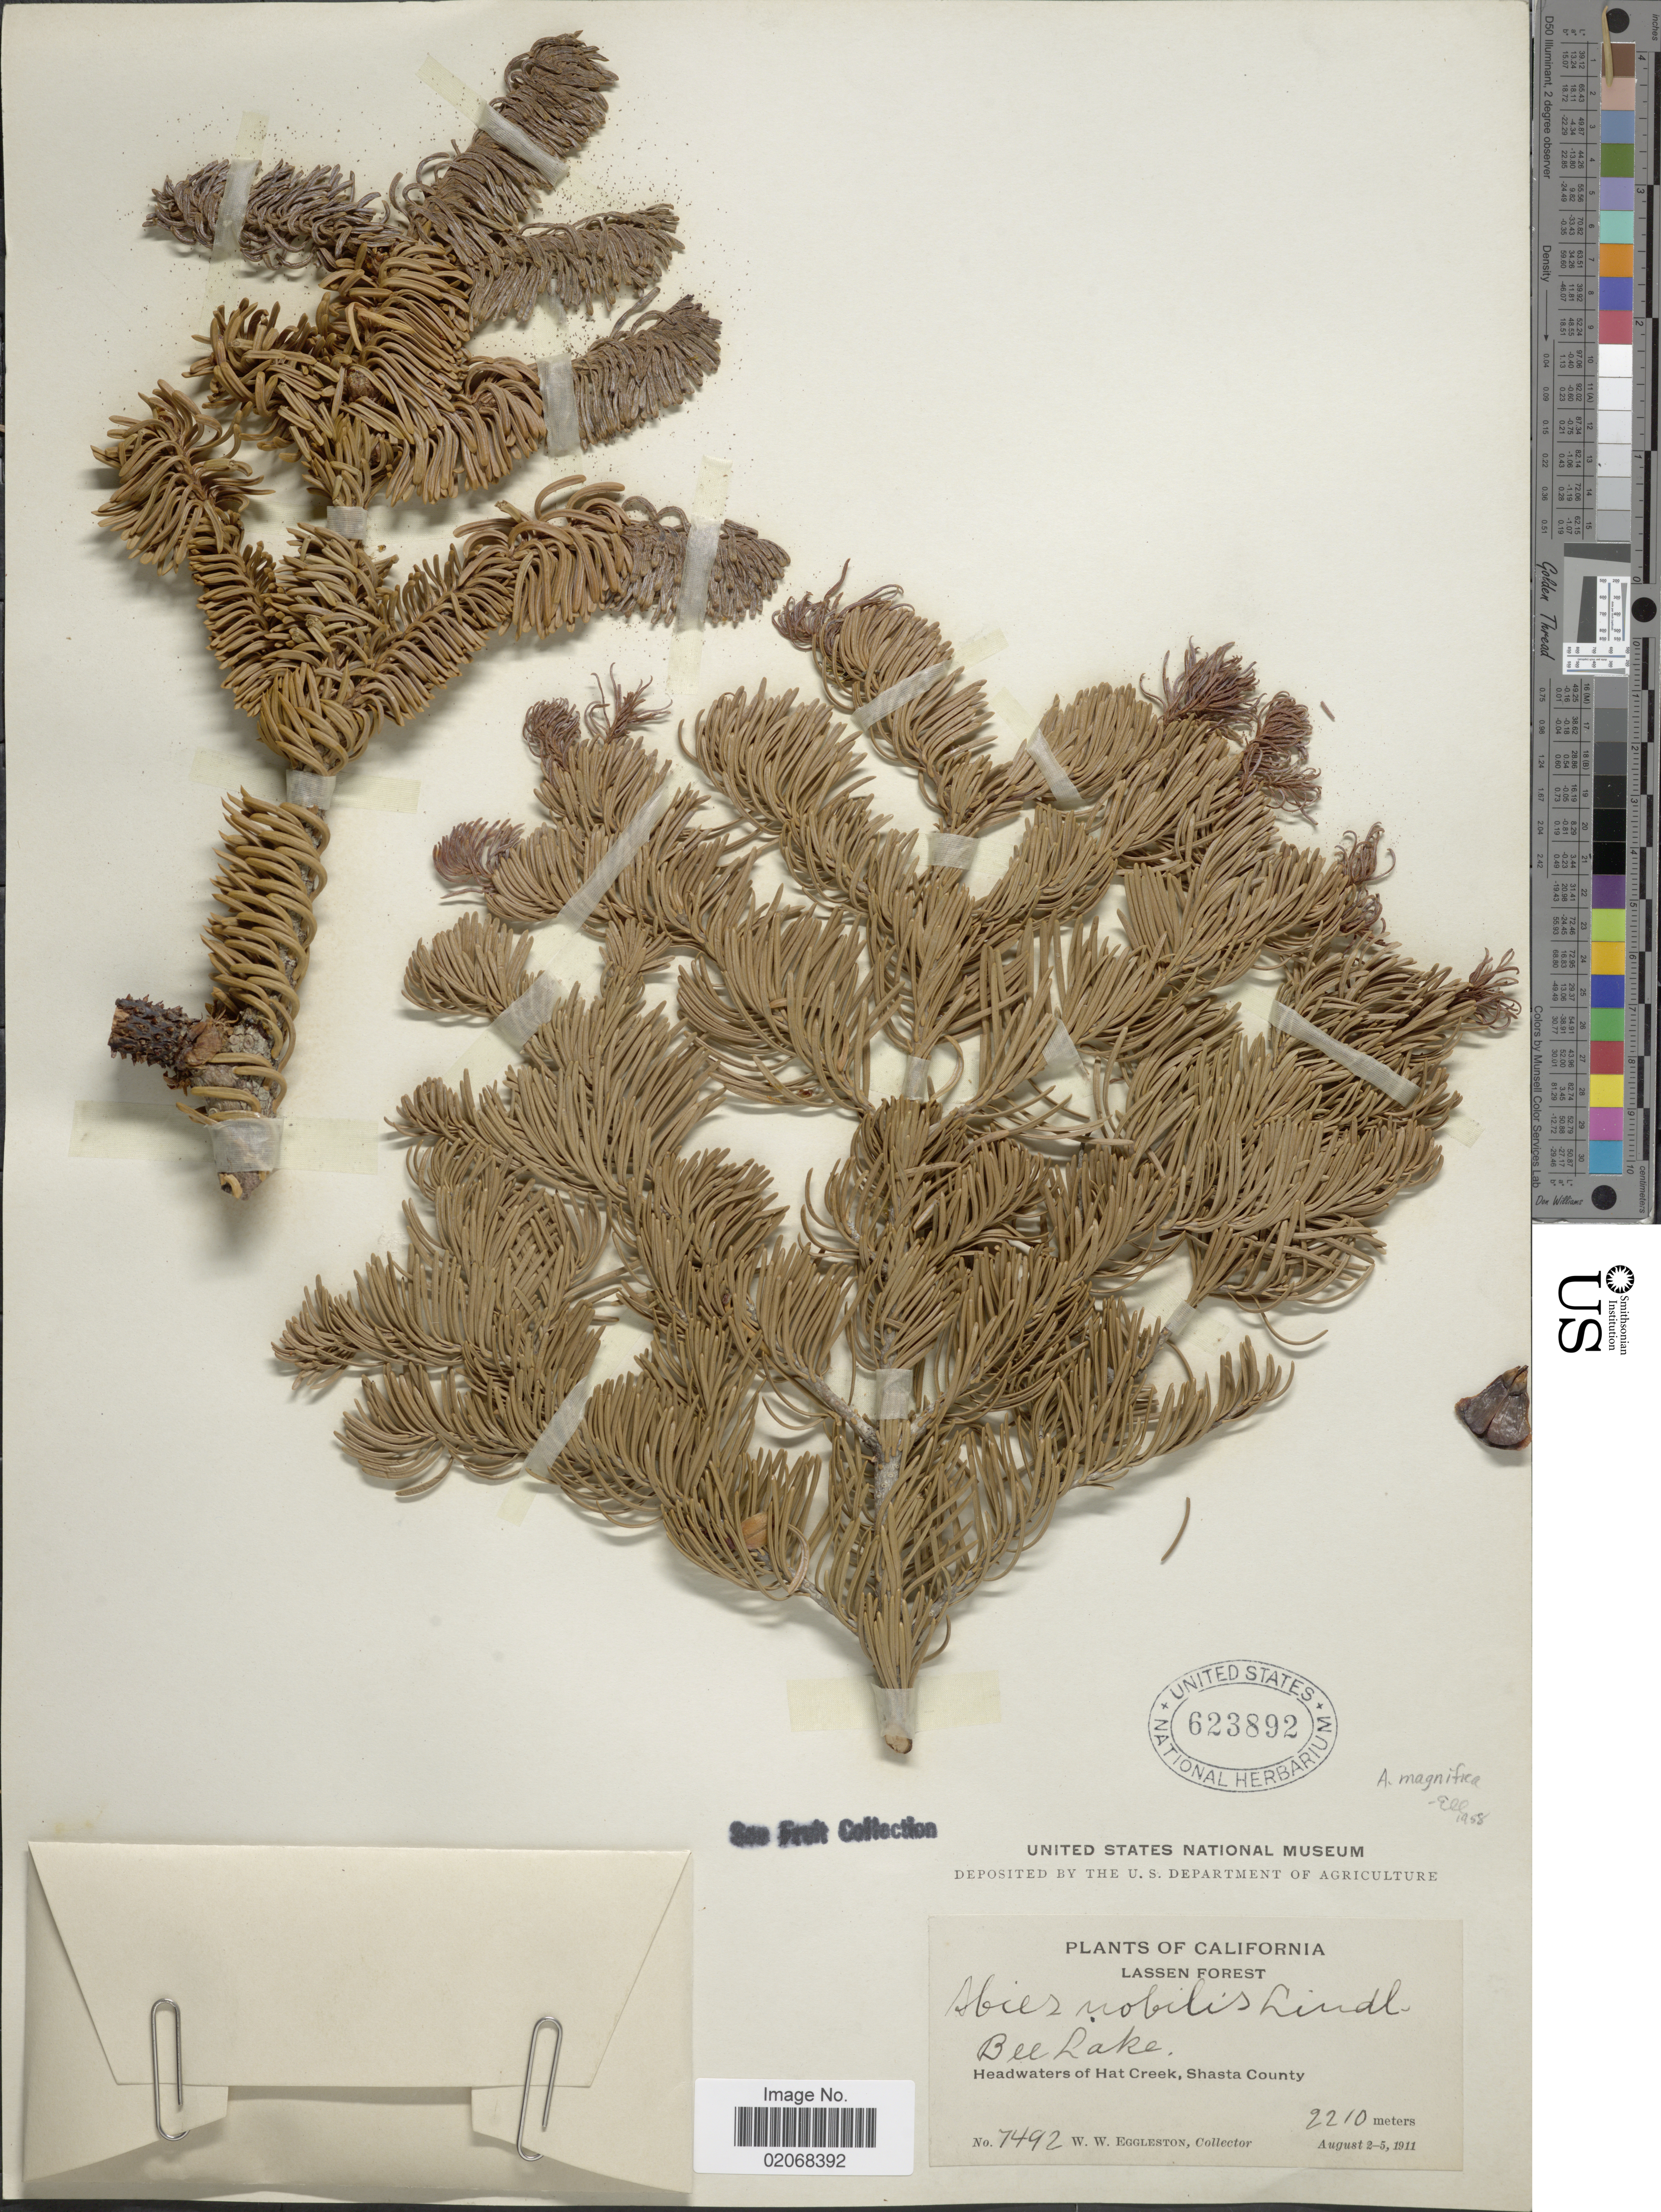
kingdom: Plantae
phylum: Tracheophyta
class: Pinopsida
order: Pinales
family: Pinaceae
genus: Abies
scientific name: Abies magnifica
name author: A. Murray bis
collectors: W. W. Eggleston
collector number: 7492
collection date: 1911-08-02/1911-08-05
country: United States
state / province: California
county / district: Shasta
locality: Lassen Forest, Bee Lake, Hradwaters of Hat Creek, Shasta County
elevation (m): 2210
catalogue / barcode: US 623892